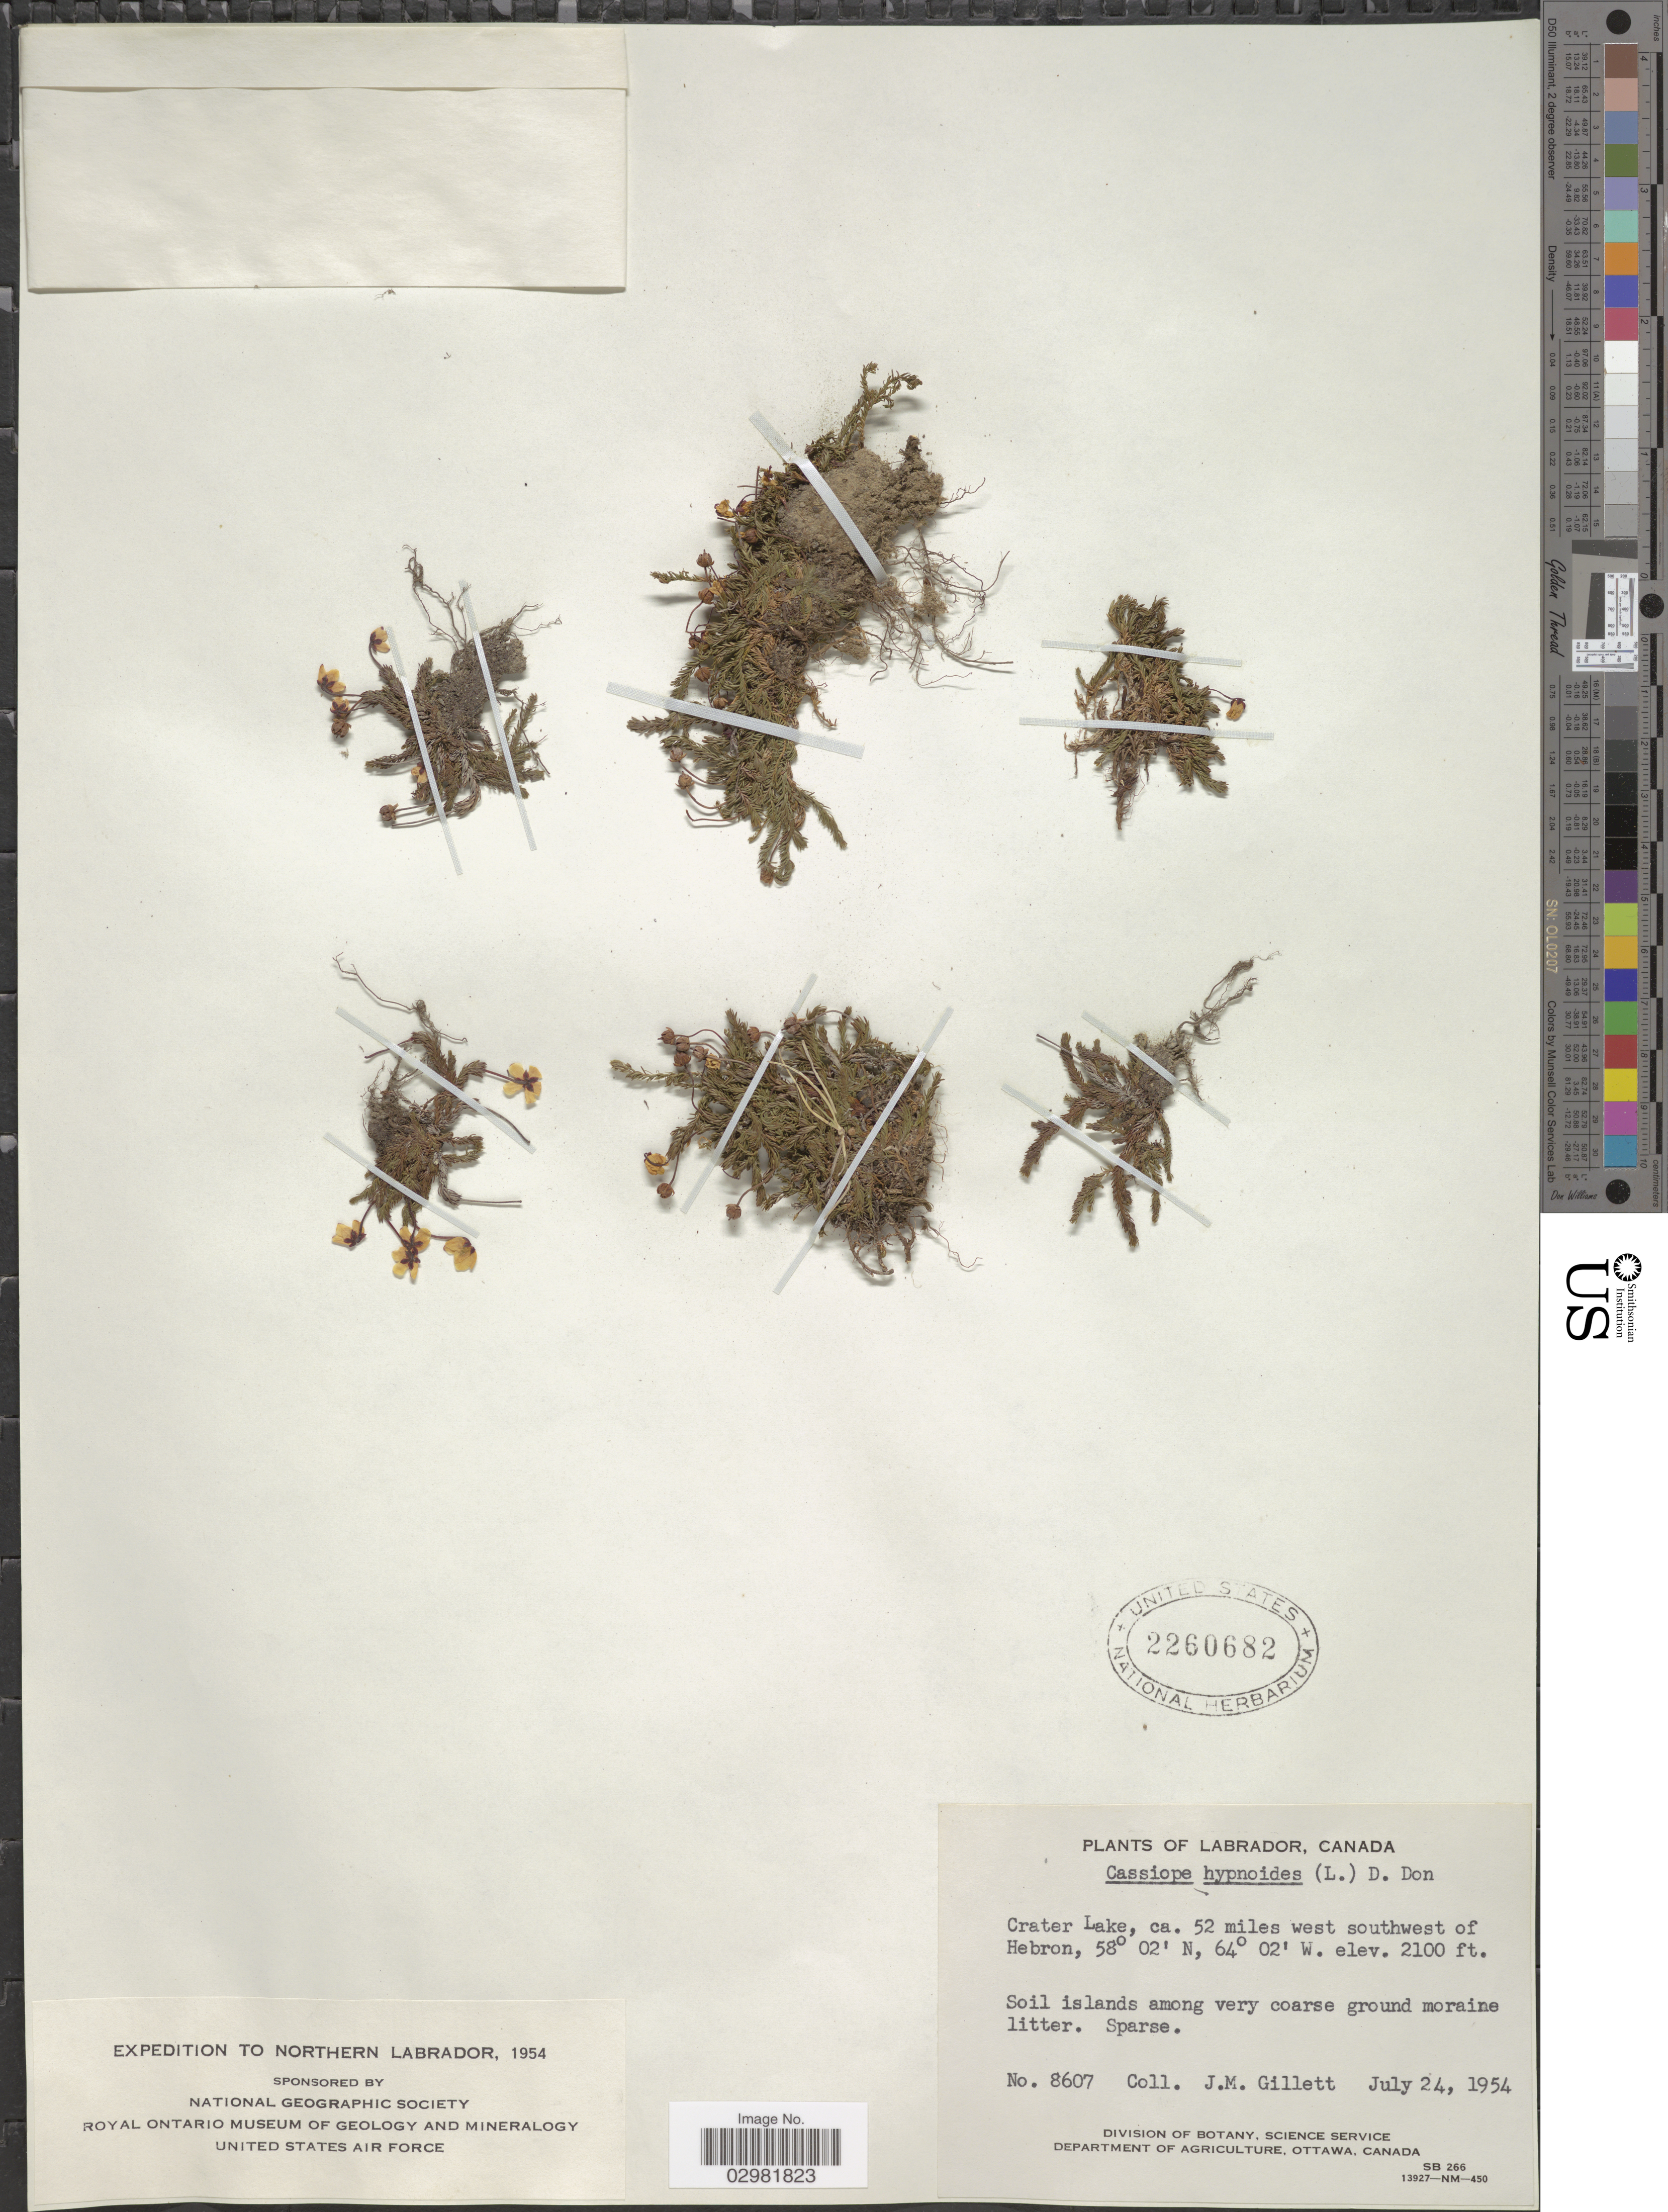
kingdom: Plantae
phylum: Tracheophyta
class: Magnoliopsida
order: Ericales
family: Ericaceae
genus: Cassiope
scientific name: Cassiope hypnoides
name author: (L.) D. Don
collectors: J. M. Gillett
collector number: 8607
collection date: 1954-07-24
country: Canada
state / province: Newfoundland and Labrador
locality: Labrador. Crater Lake, ca. 52 miles west southwest of Hebron.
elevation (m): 640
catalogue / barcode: US 2260682